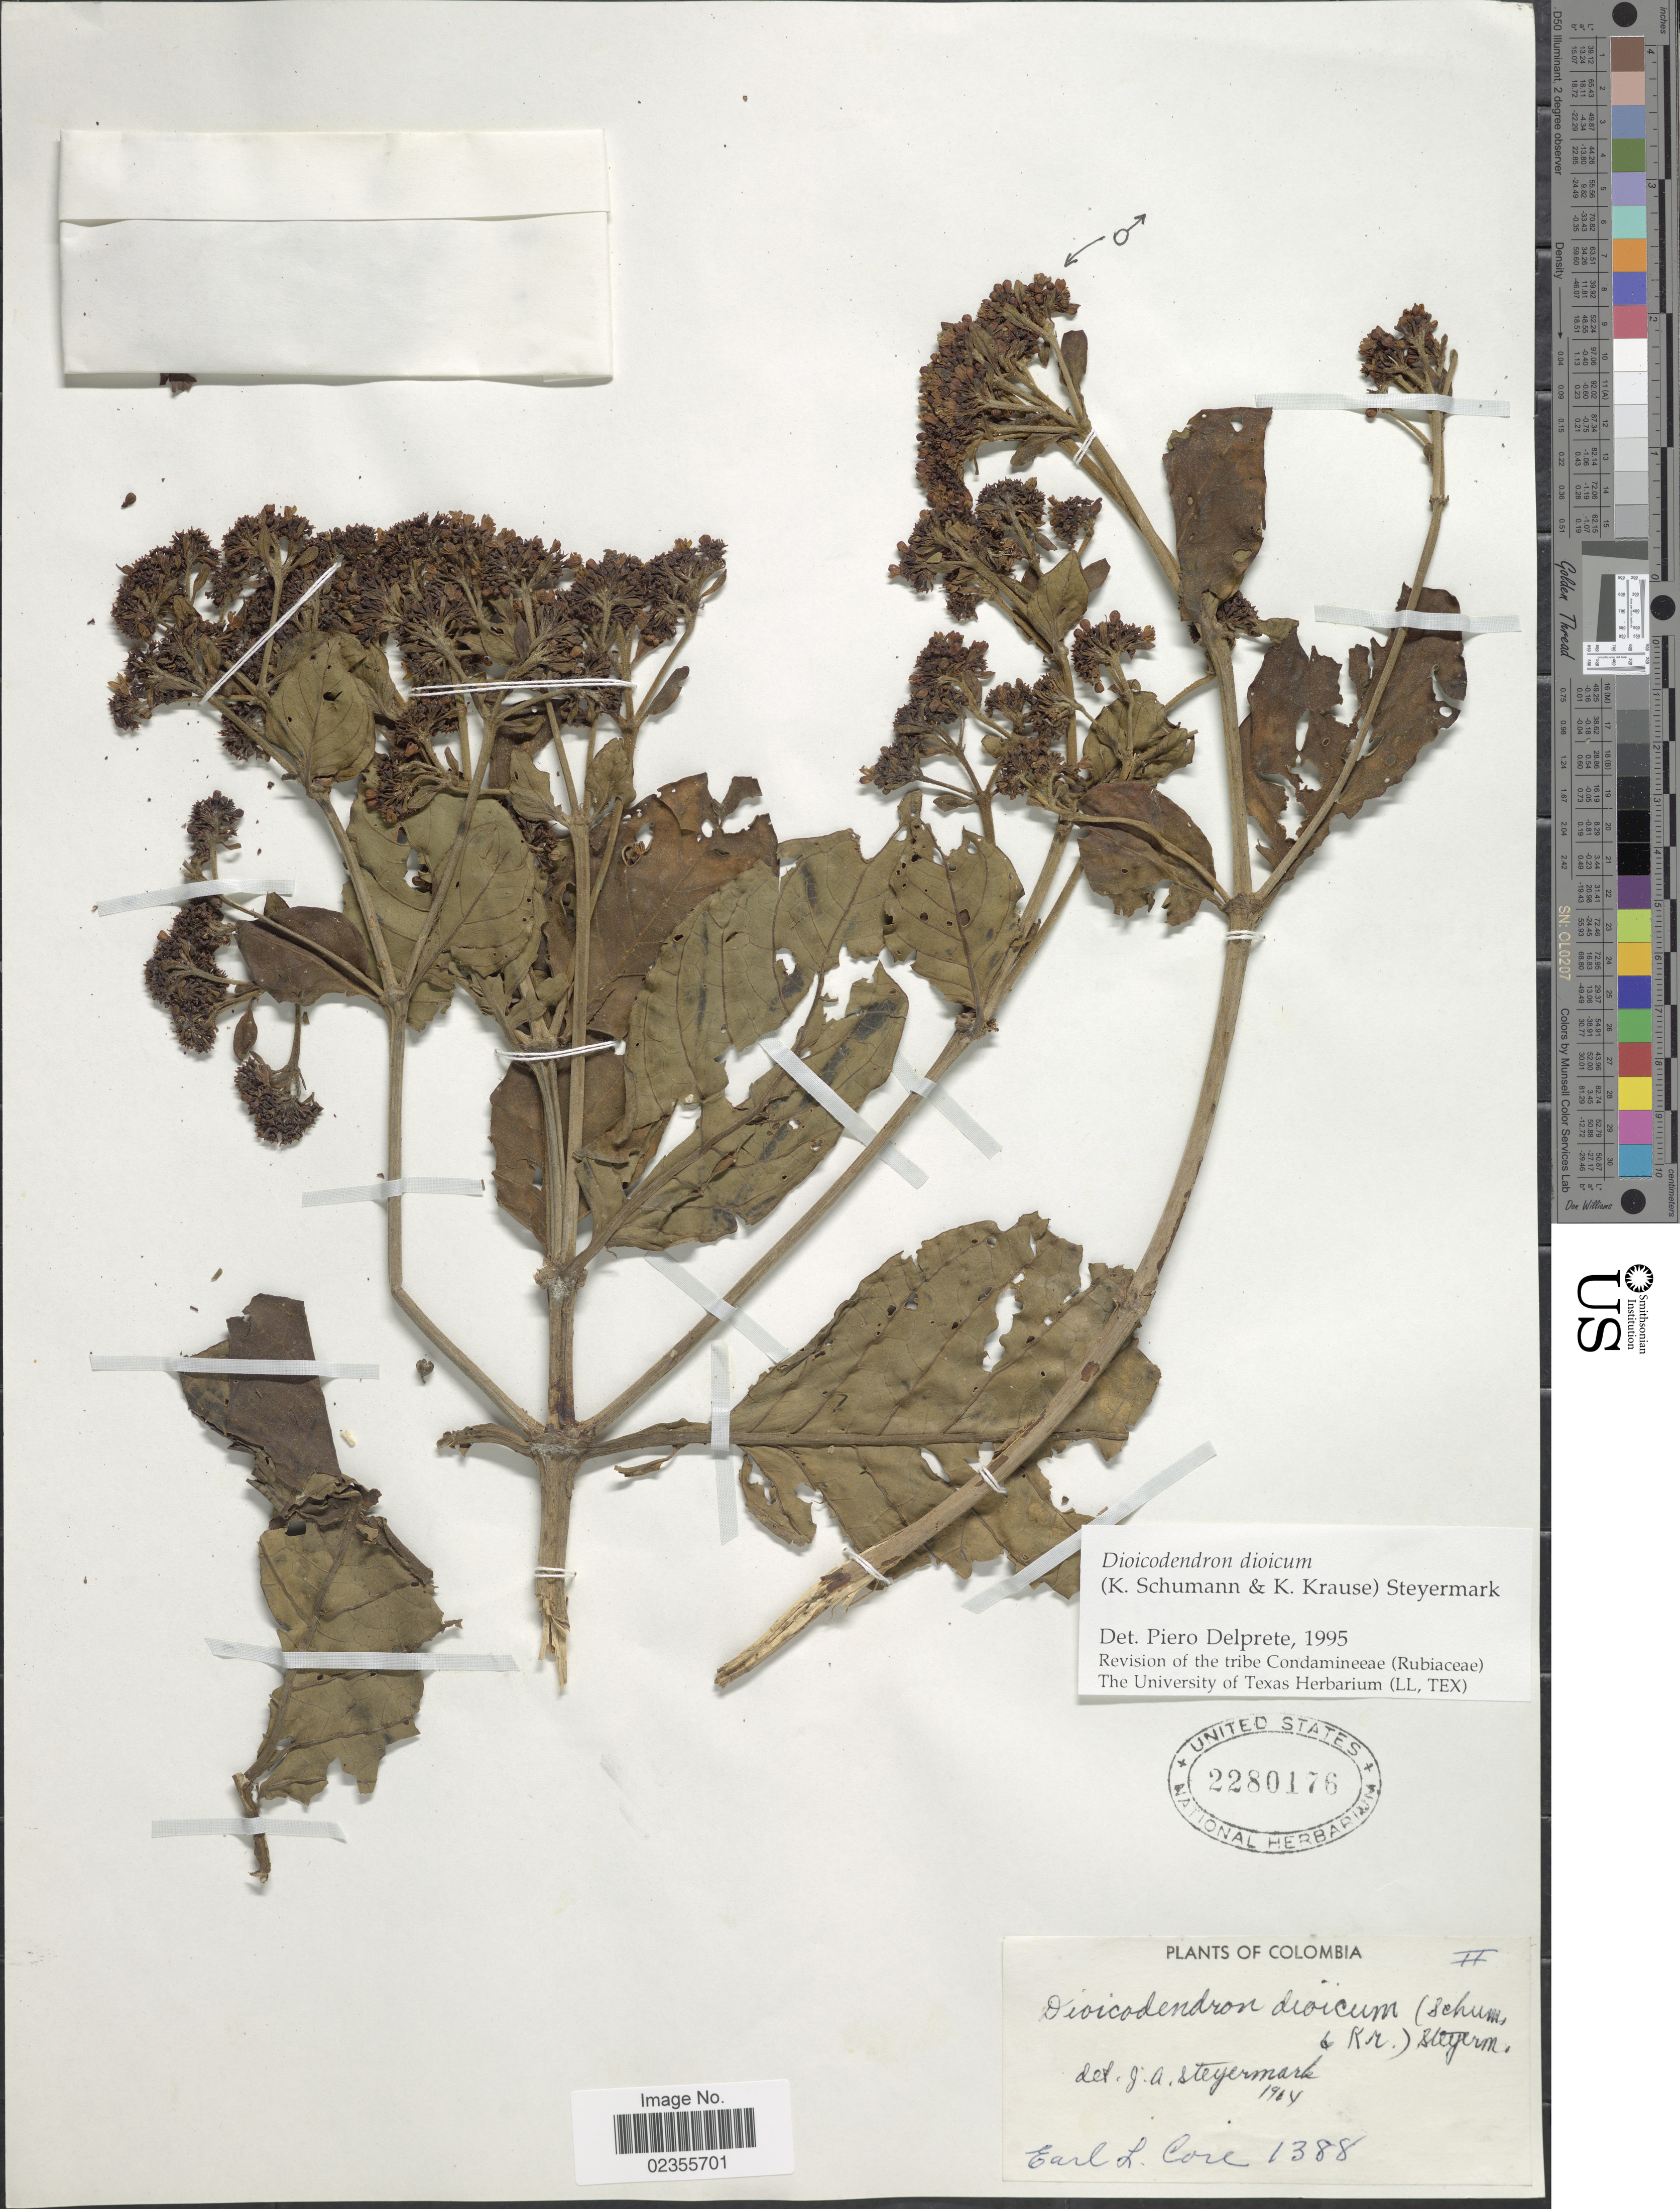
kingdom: Plantae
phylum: Tracheophyta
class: Magnoliopsida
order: Gentianales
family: Rubiaceae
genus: Dioicodendron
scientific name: Dioicodendron dioicum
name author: (K. Schum. & Krause) Steyerm.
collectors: E. L. Core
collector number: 1388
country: Colombia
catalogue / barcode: US 2280176